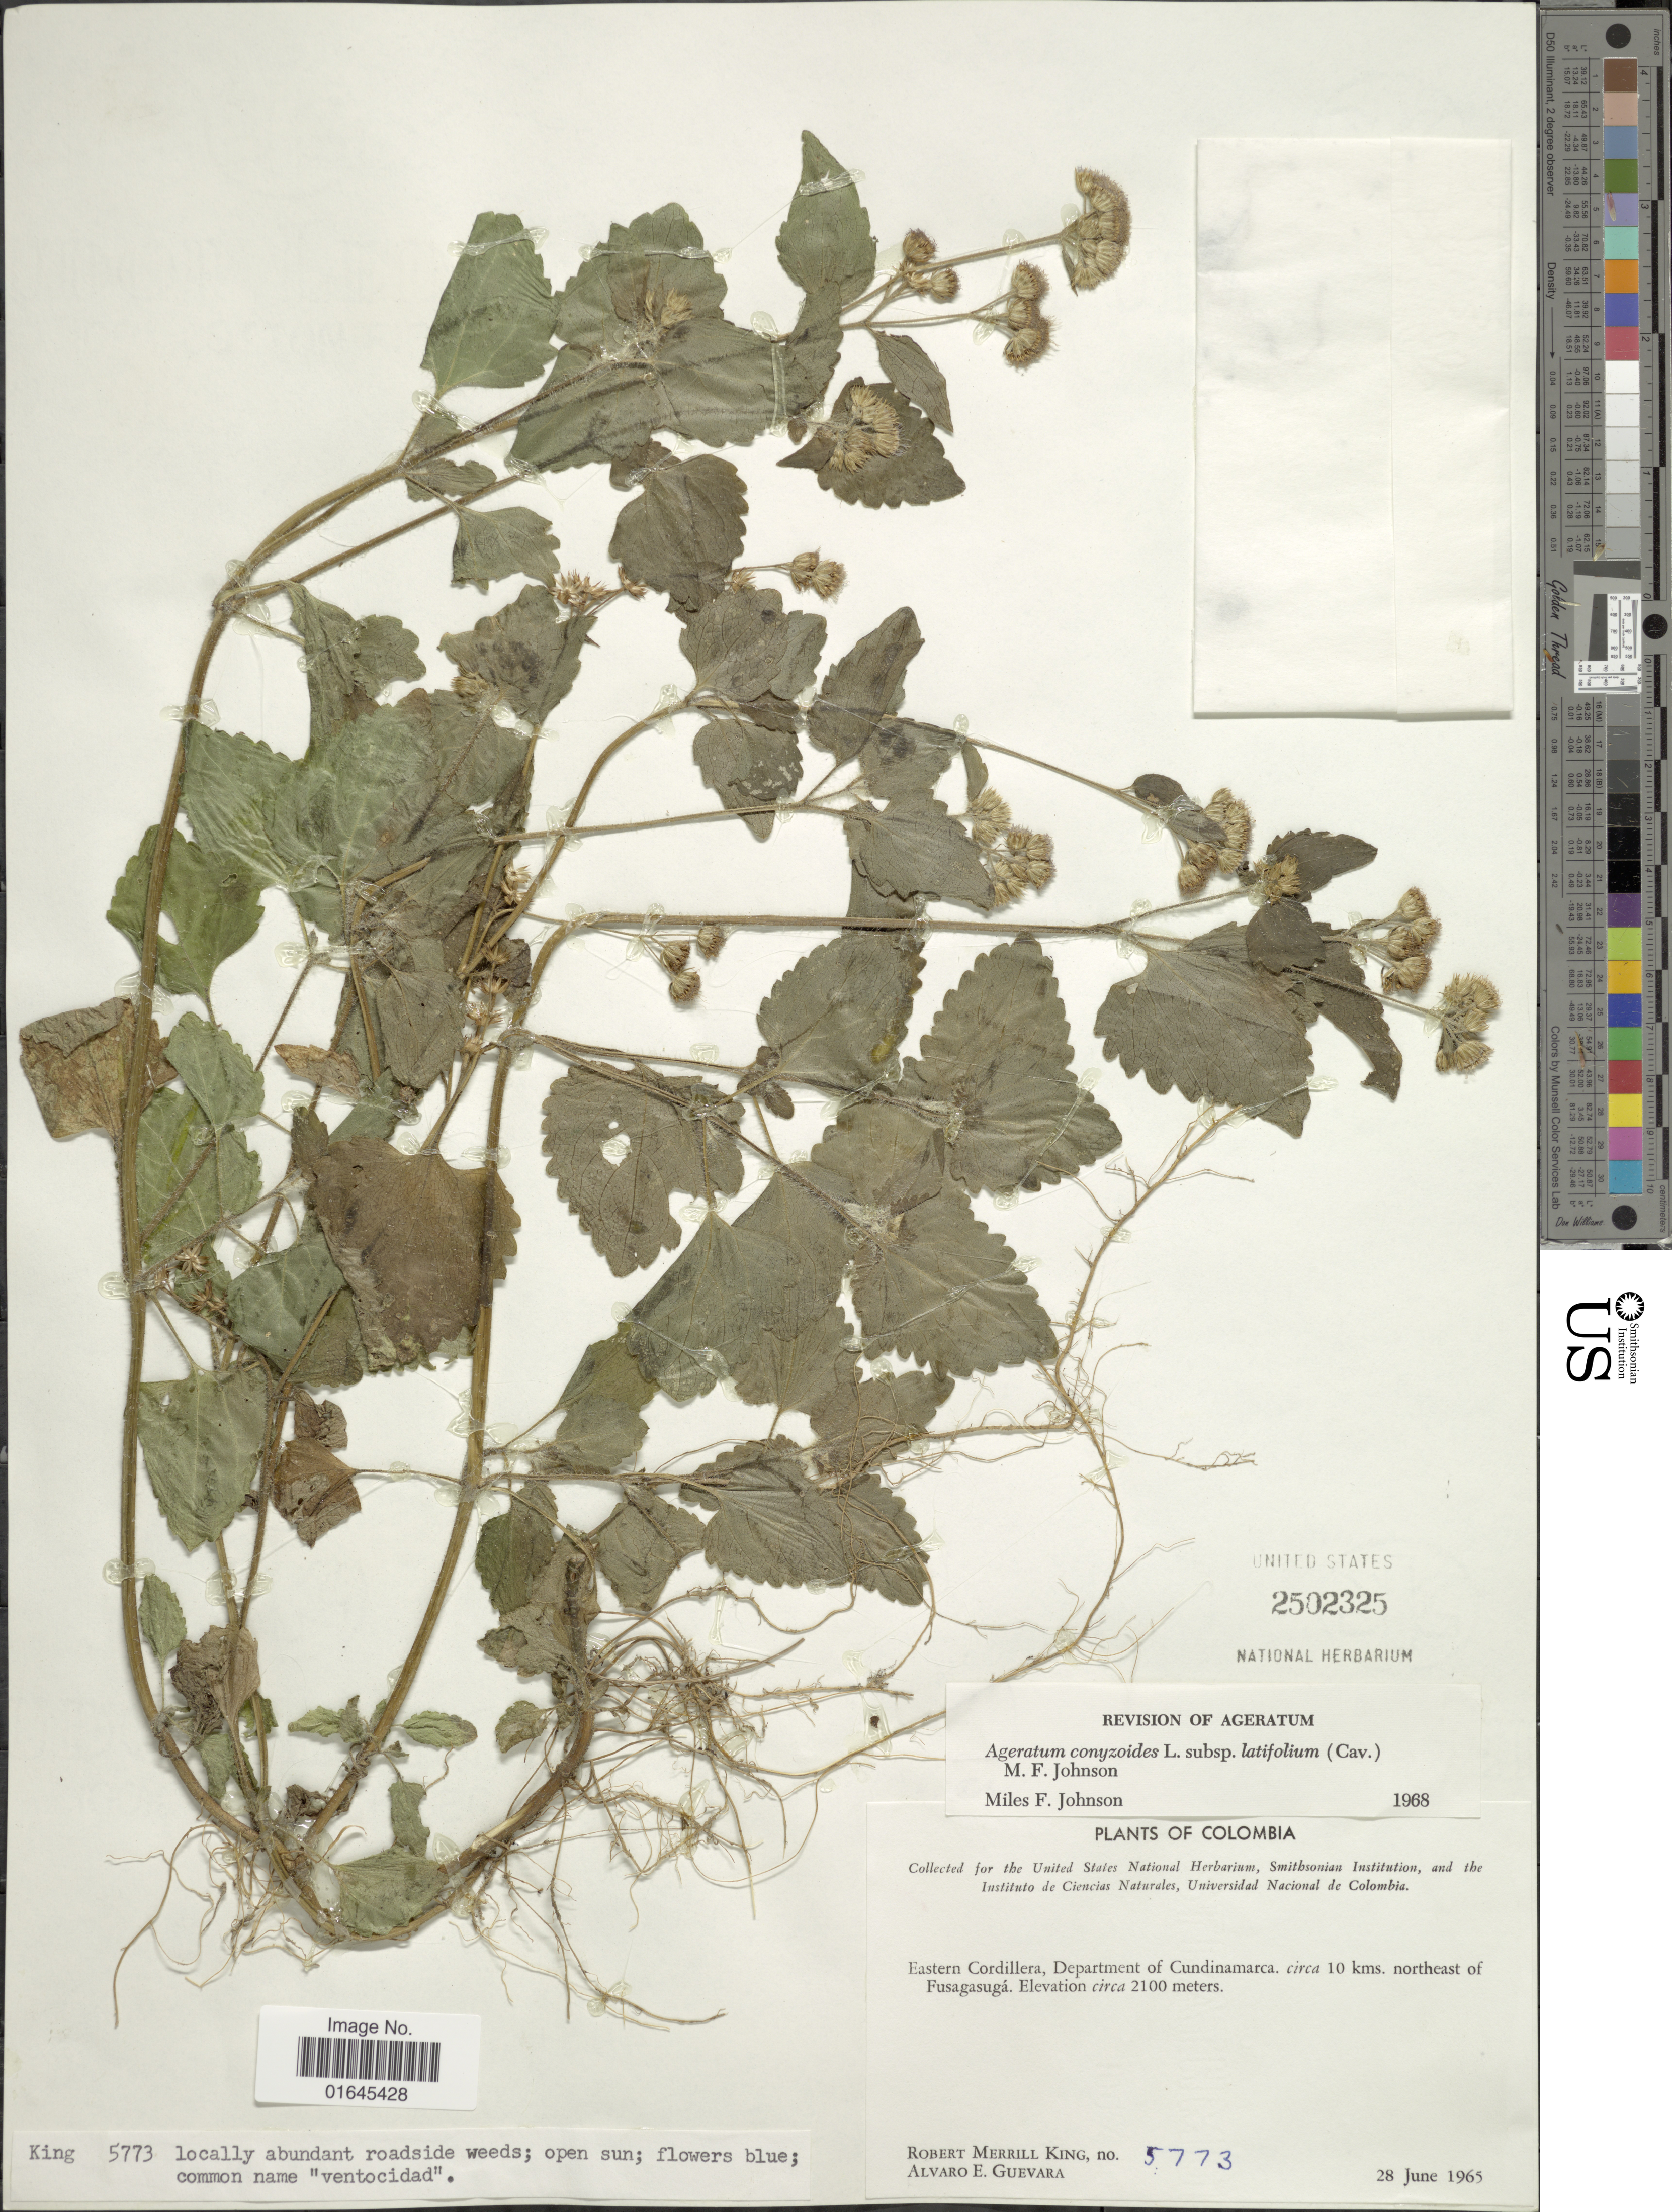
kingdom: Plantae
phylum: Tracheophyta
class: Magnoliopsida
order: Asterales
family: Asteraceae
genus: Ageratum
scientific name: Ageratum conyzoides subsp. latifolium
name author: (Cav.) M.F. Johnson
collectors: R. M. King & A. E. Guevara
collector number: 5773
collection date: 1965-06-28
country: Colombia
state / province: Cundinamarca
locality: Eastern Cordillera, circa 10 kms. northeast of Fusagasugá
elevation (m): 2100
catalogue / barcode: US 2502325